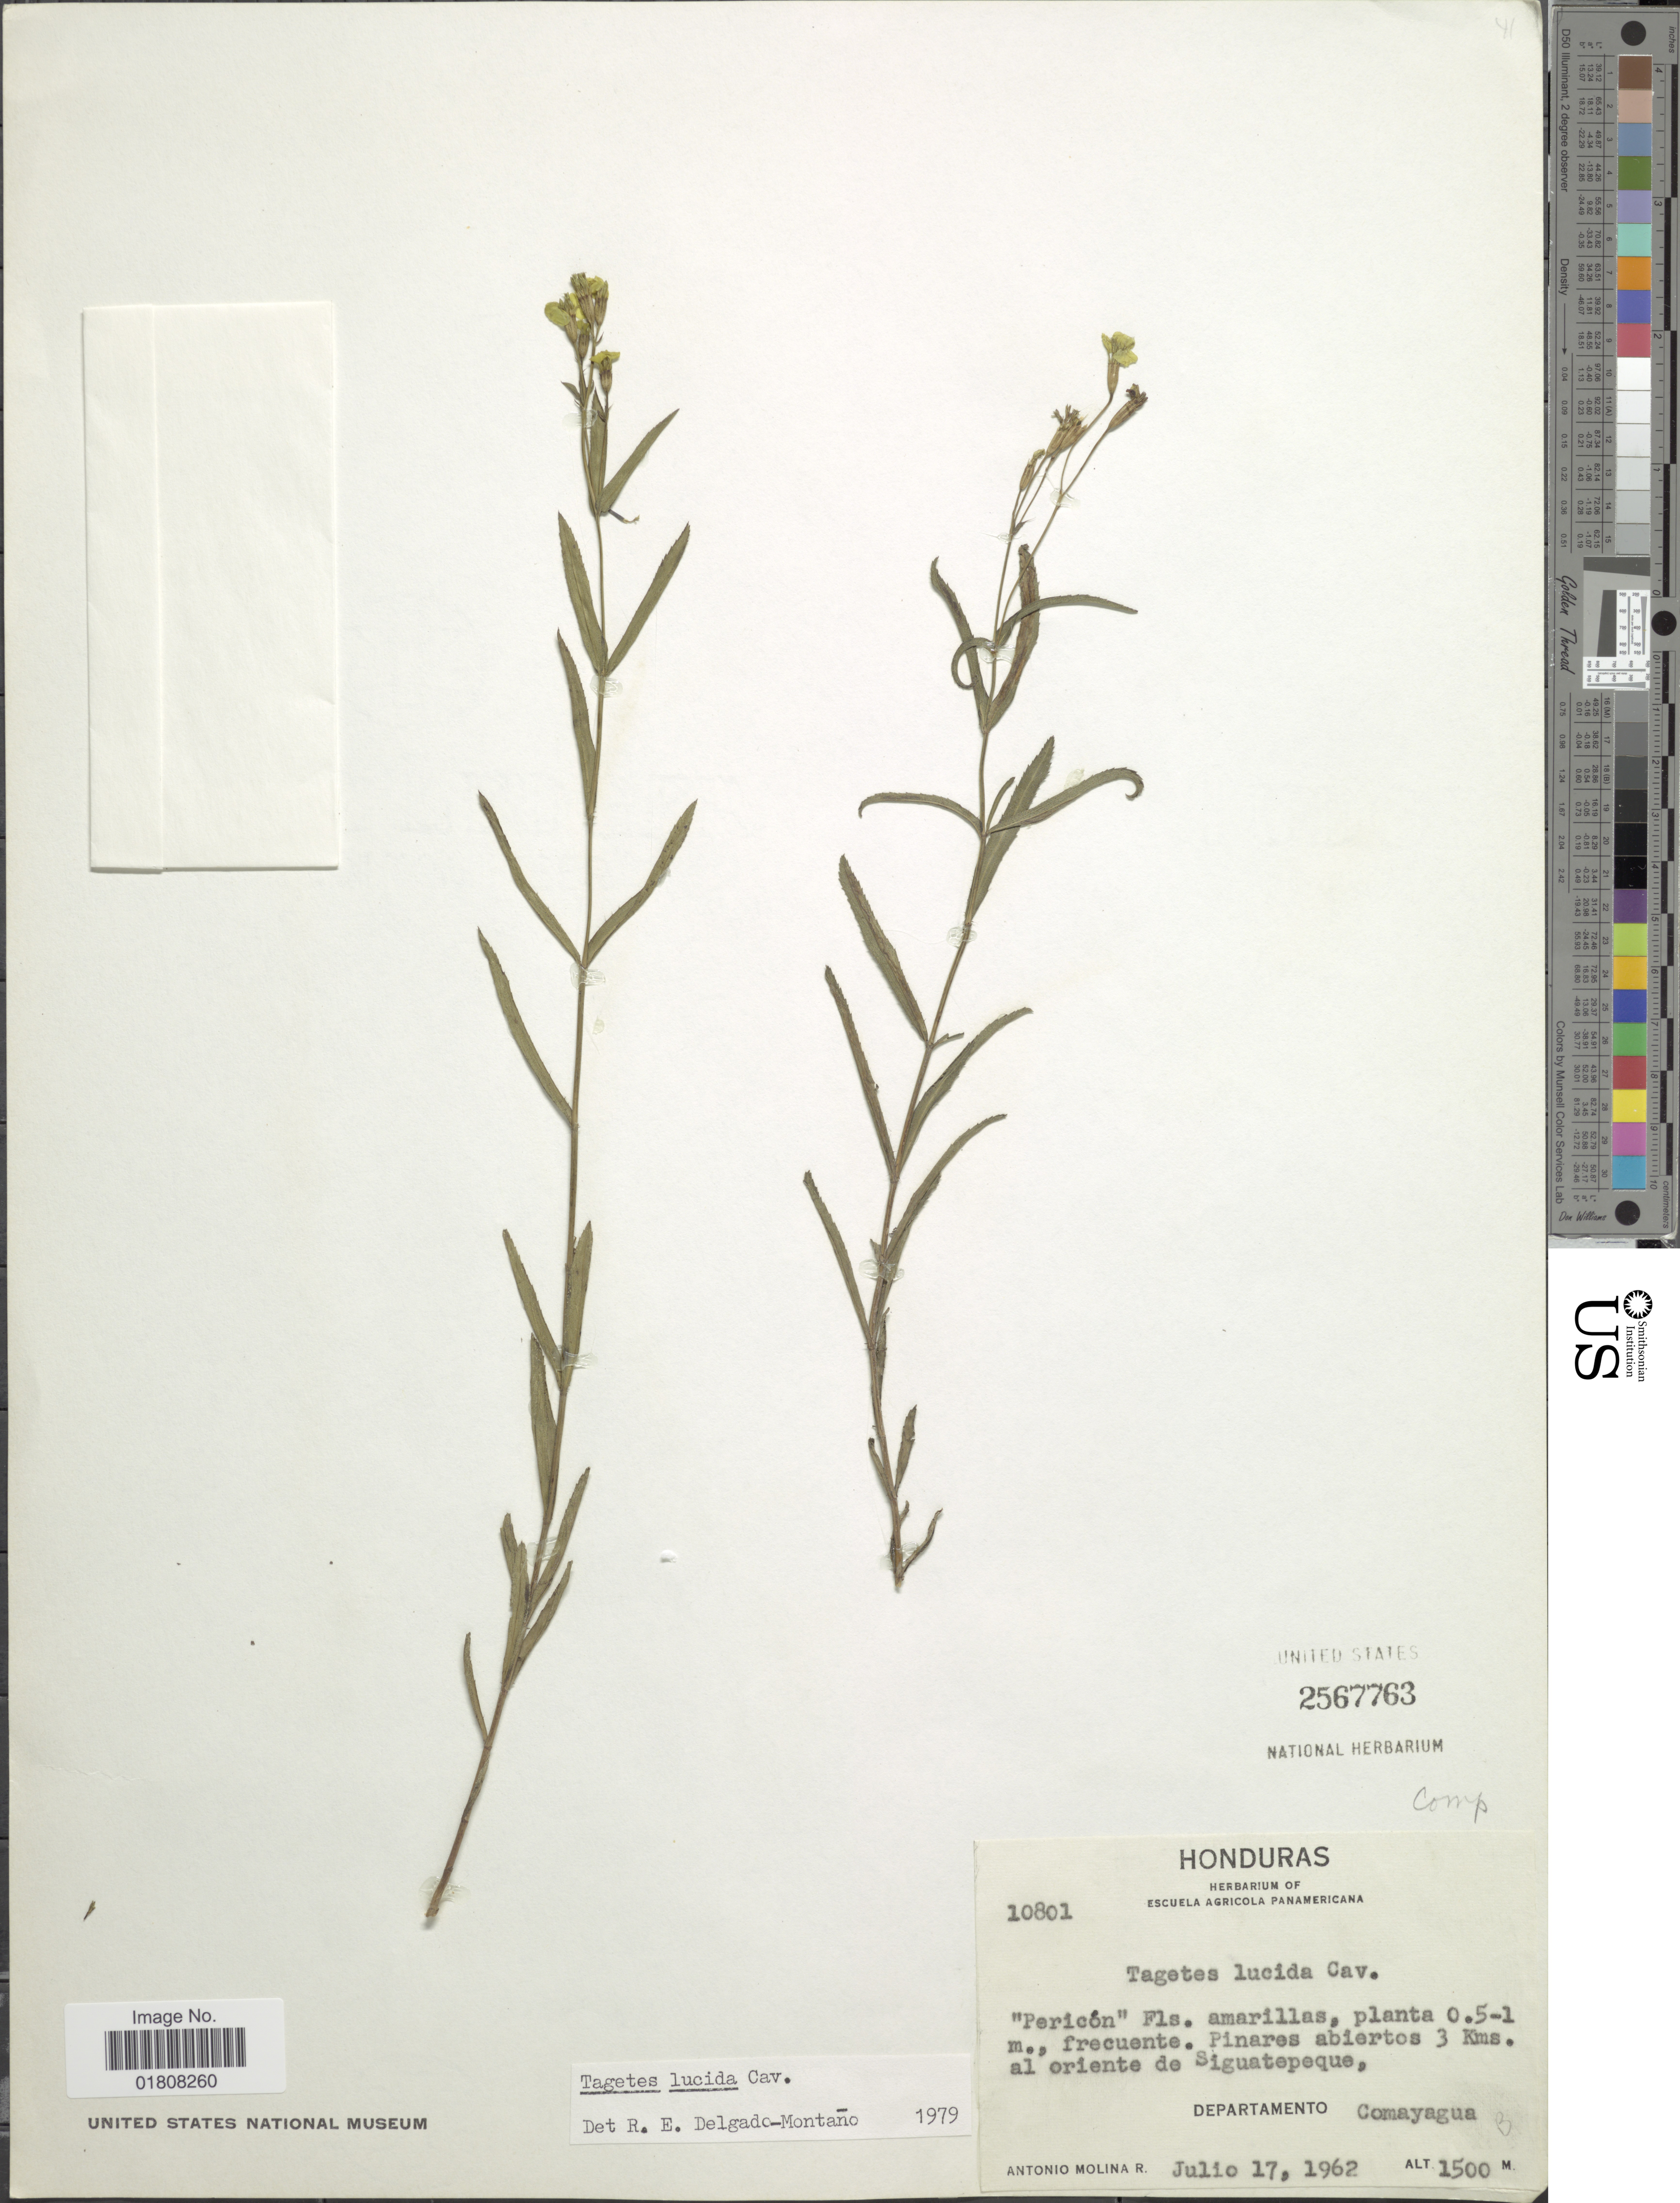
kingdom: Plantae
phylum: Tracheophyta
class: Magnoliopsida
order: Asterales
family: Asteraceae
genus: Tagetes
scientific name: Tagetes lucida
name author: Cav.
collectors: A. Molina R.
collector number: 10801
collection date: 1962-07-17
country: Honduras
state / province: Comayagua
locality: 3 kms al oriente de Siguatepeque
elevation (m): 1500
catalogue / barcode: US 2567763